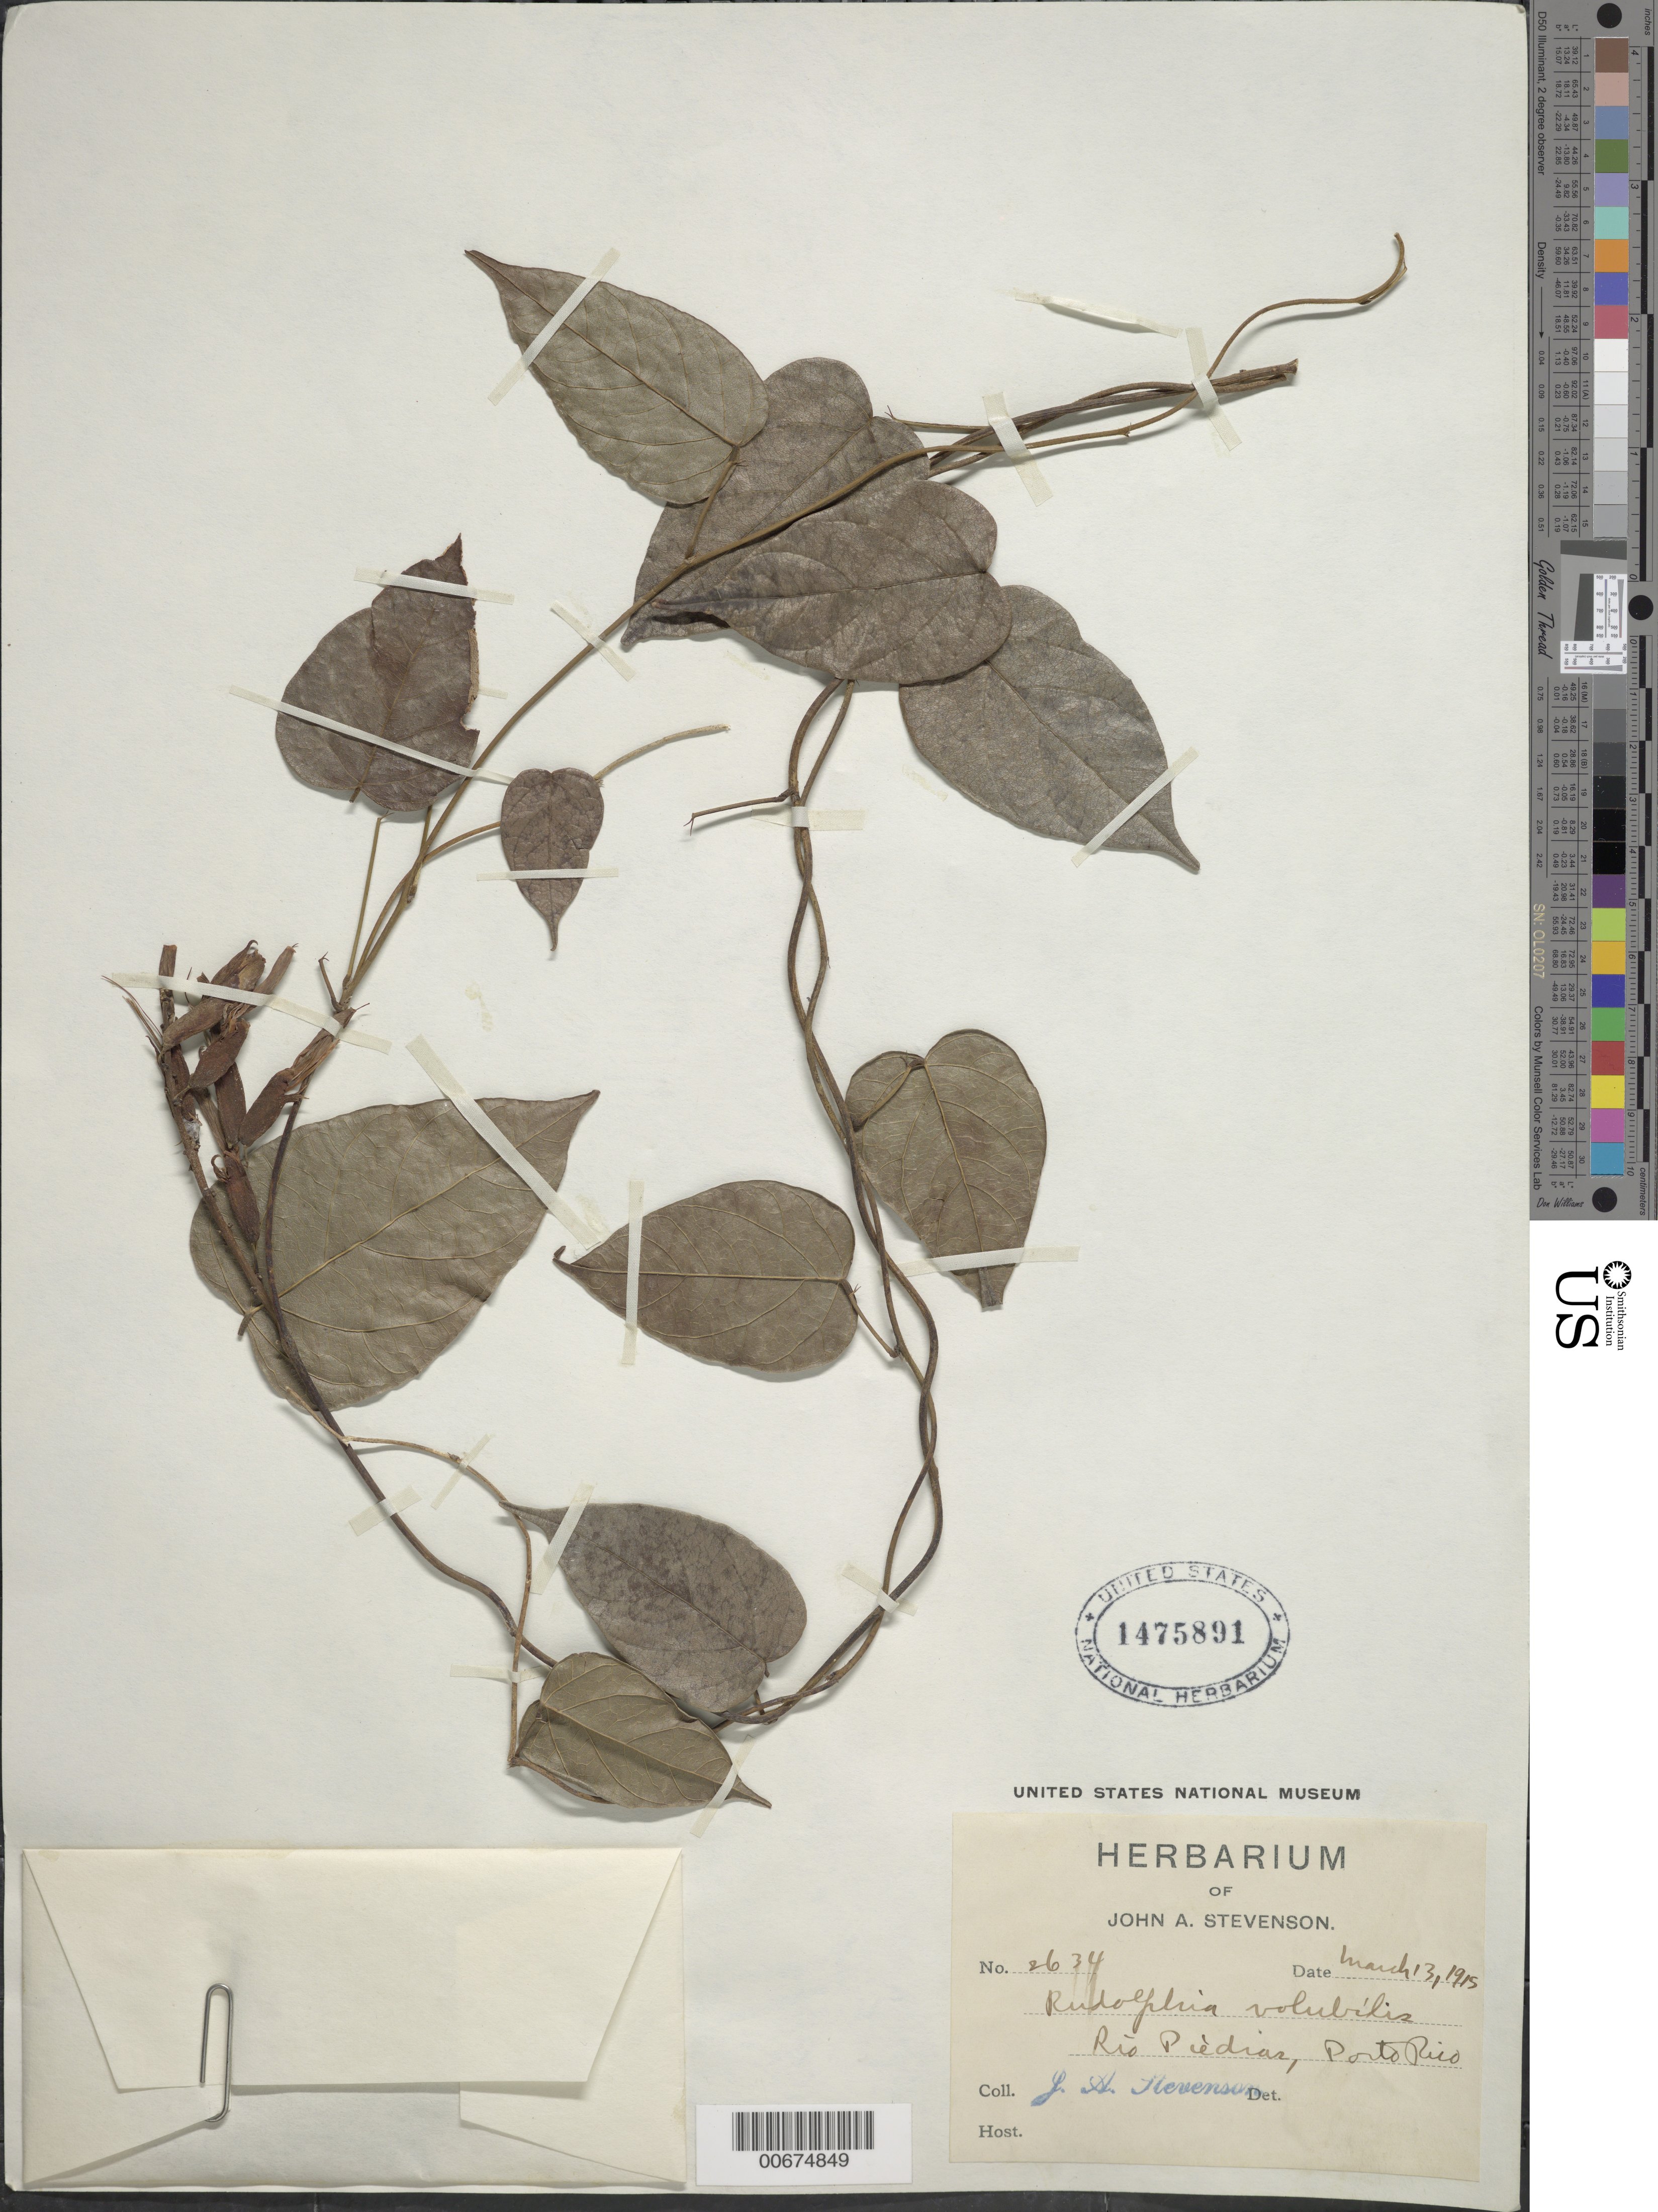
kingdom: Plantae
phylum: Tracheophyta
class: Magnoliopsida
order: Fabales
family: Fabaceae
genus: Rhodopis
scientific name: Rhodopis volubilis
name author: (Willd.) L.P. Queiroz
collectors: J. A. Stevenson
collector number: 2634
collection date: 1915-03-13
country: Puerto Rico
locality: Rio Piedras, Porto Rico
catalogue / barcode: US 1475891